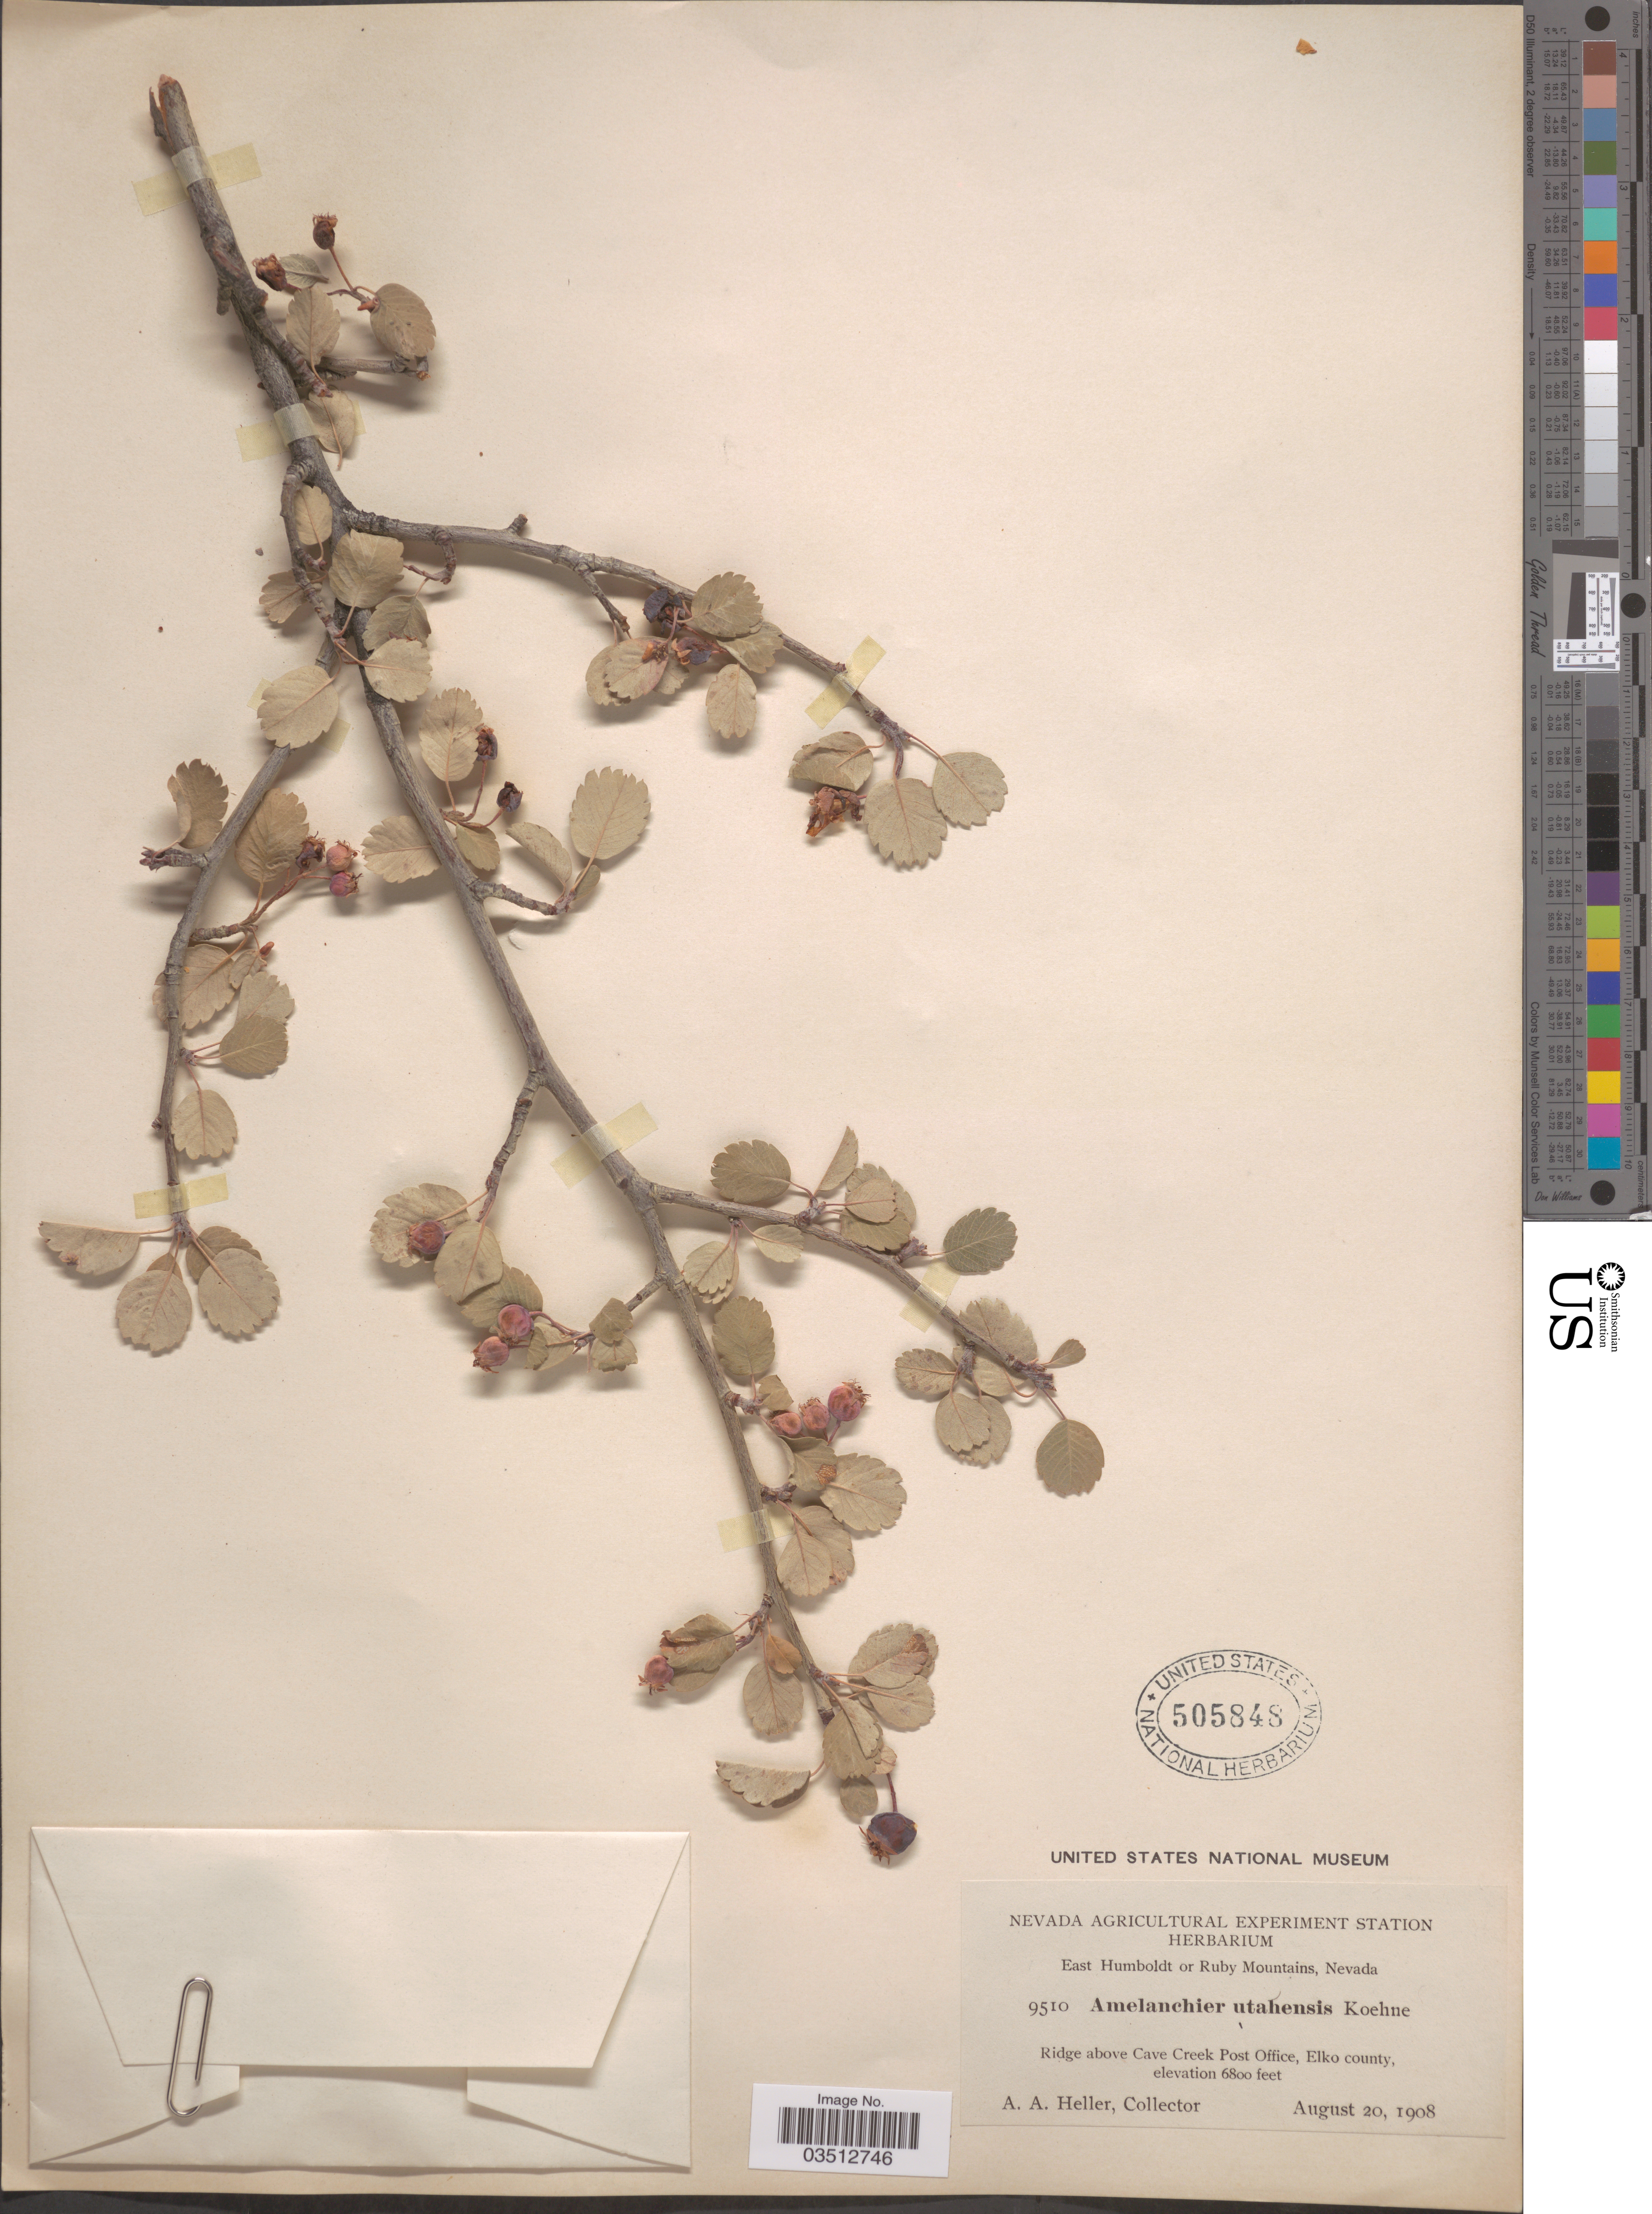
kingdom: Plantae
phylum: Tracheophyta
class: Magnoliopsida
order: Rosales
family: Rosaceae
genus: Amelanchier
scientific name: Amelanchier utahensis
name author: Koehne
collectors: A. A. Heller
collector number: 9510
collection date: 1908-08-20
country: United States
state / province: Nevada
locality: East Humboldt or Ruby Mountains. Ridge above Cave Creek Post Office, Elko county.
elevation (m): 2073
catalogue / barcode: US 505848